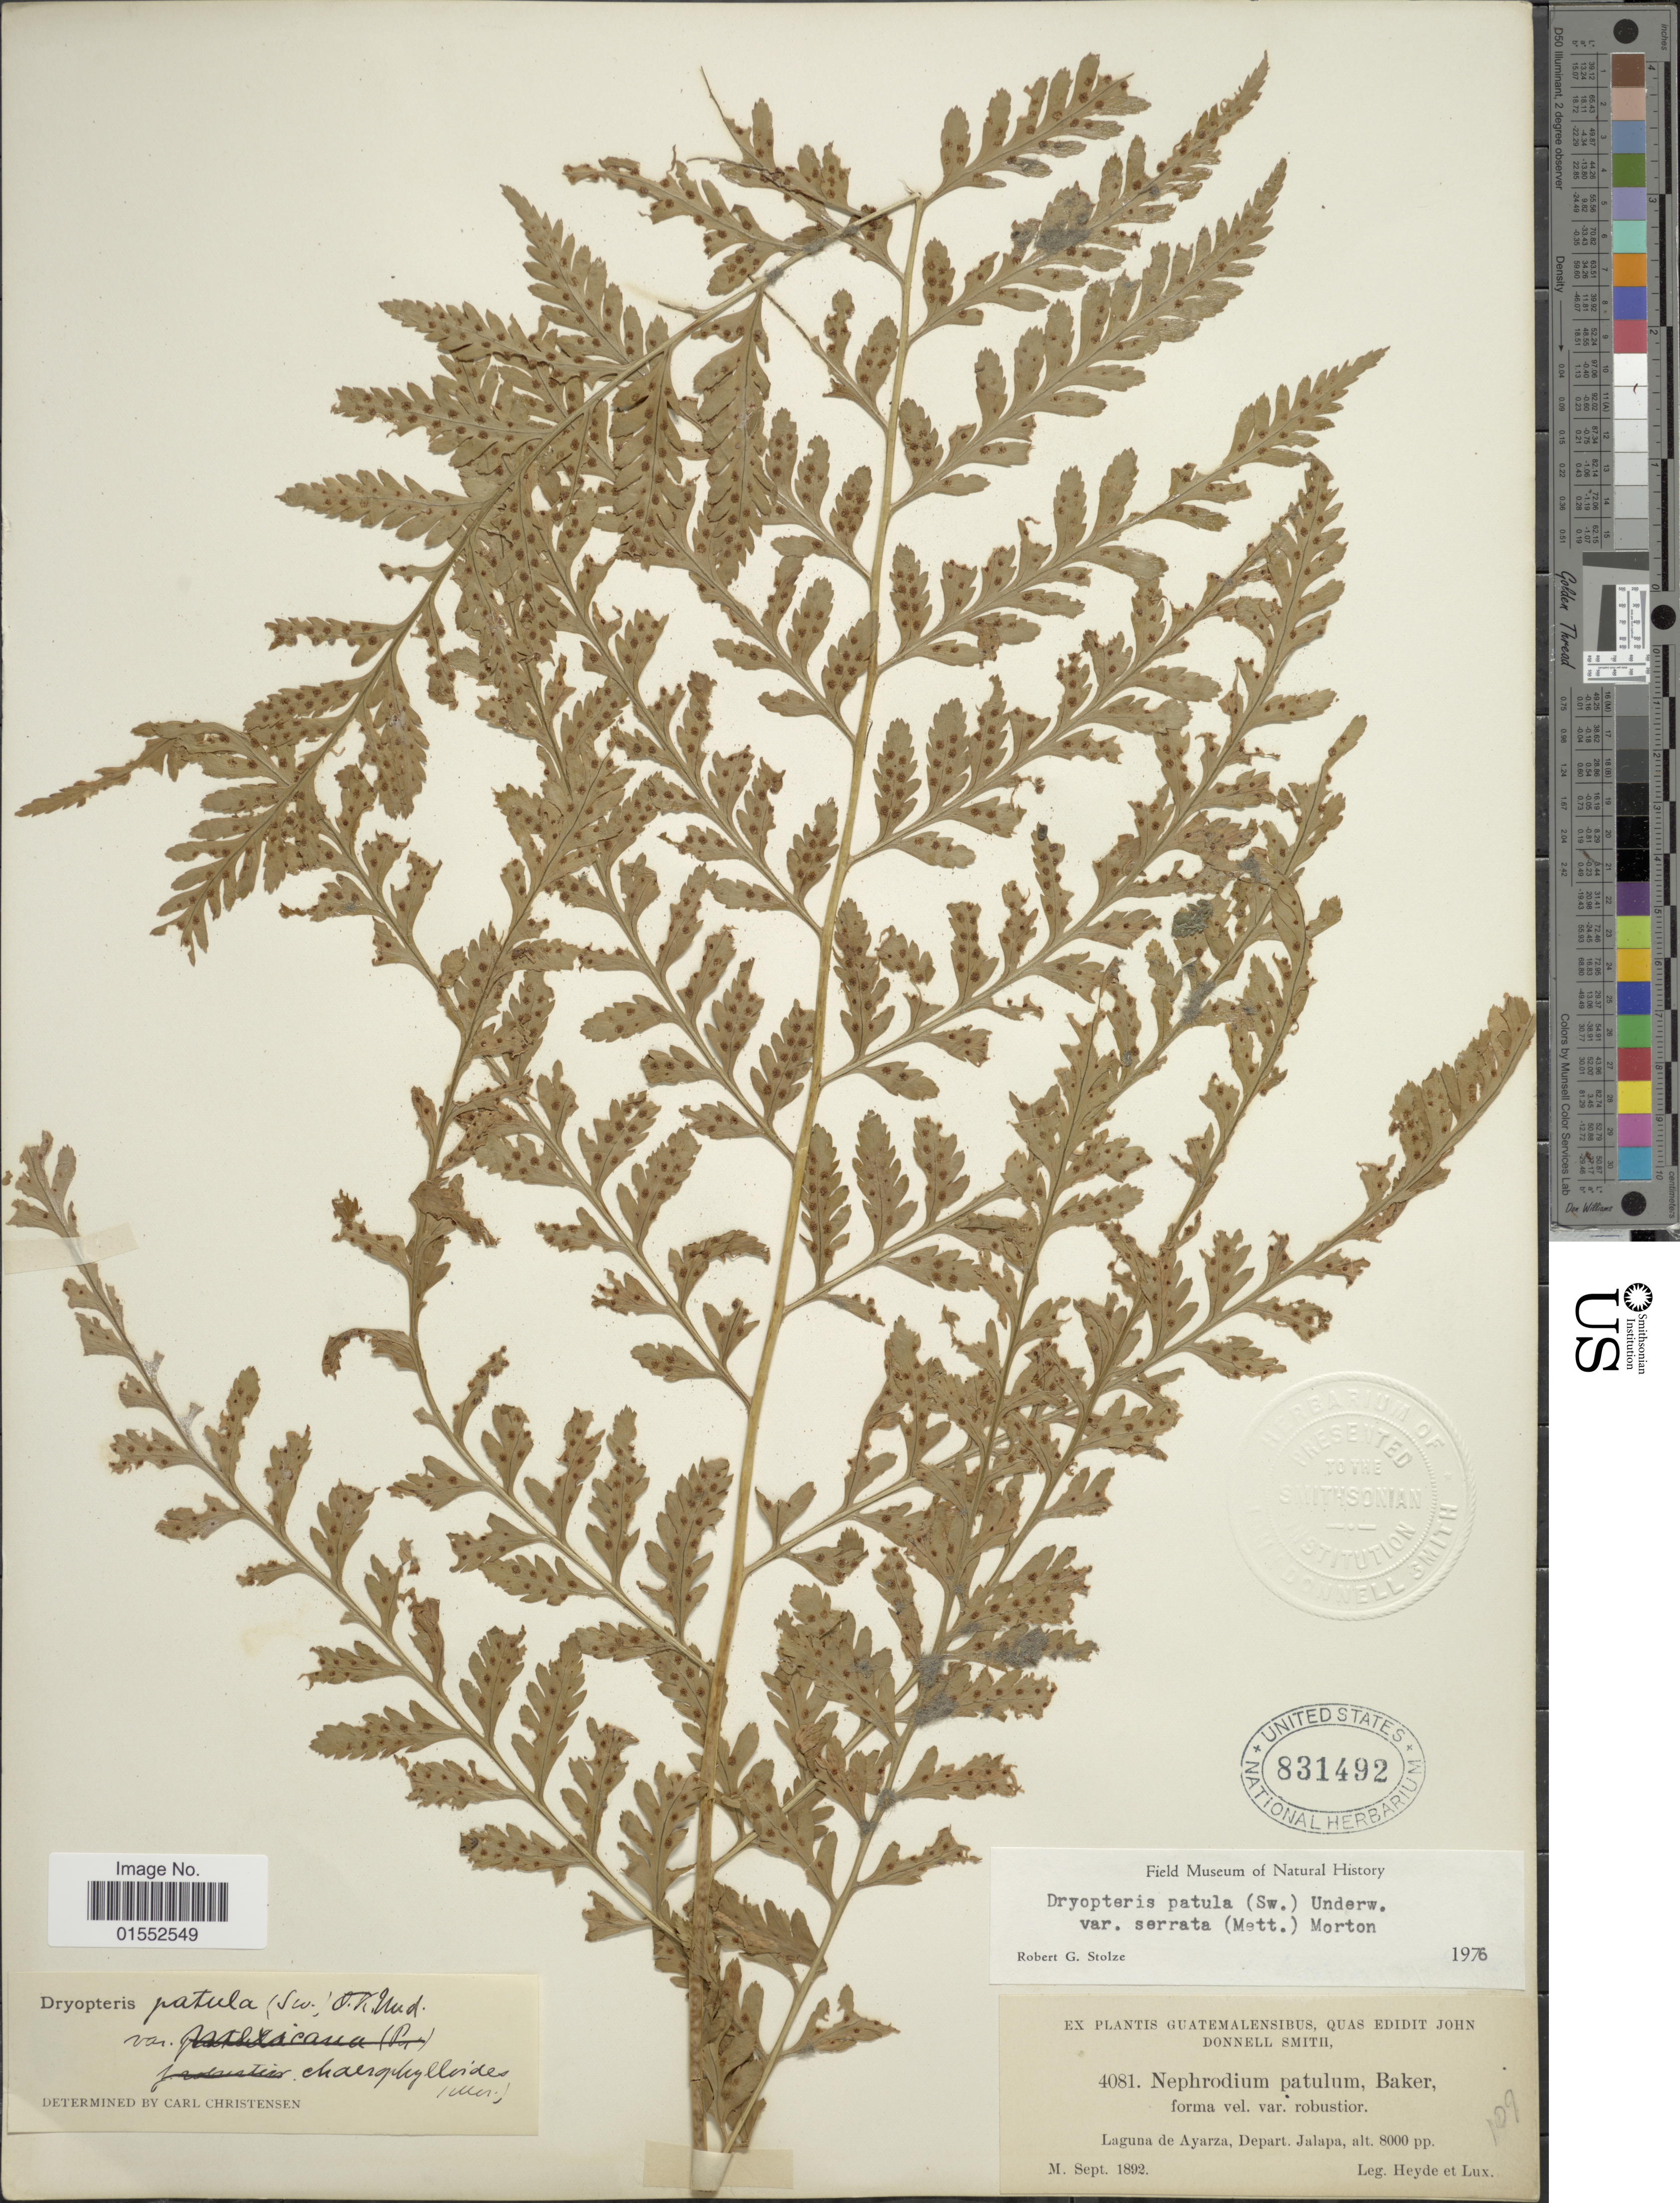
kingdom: Plantae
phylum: Tracheophyta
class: Polypodiopsida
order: Polypodiales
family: Dryopteridaceae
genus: Dryopteris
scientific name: Dryopteris patula var. serrata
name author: (Mett.) C.V. Morton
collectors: Heyde & Lux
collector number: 4081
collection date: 1892-09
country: Guatemala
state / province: Jalapa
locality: Laguna de Aryarza, Depart. Jalapa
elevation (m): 2438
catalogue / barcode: US 831492